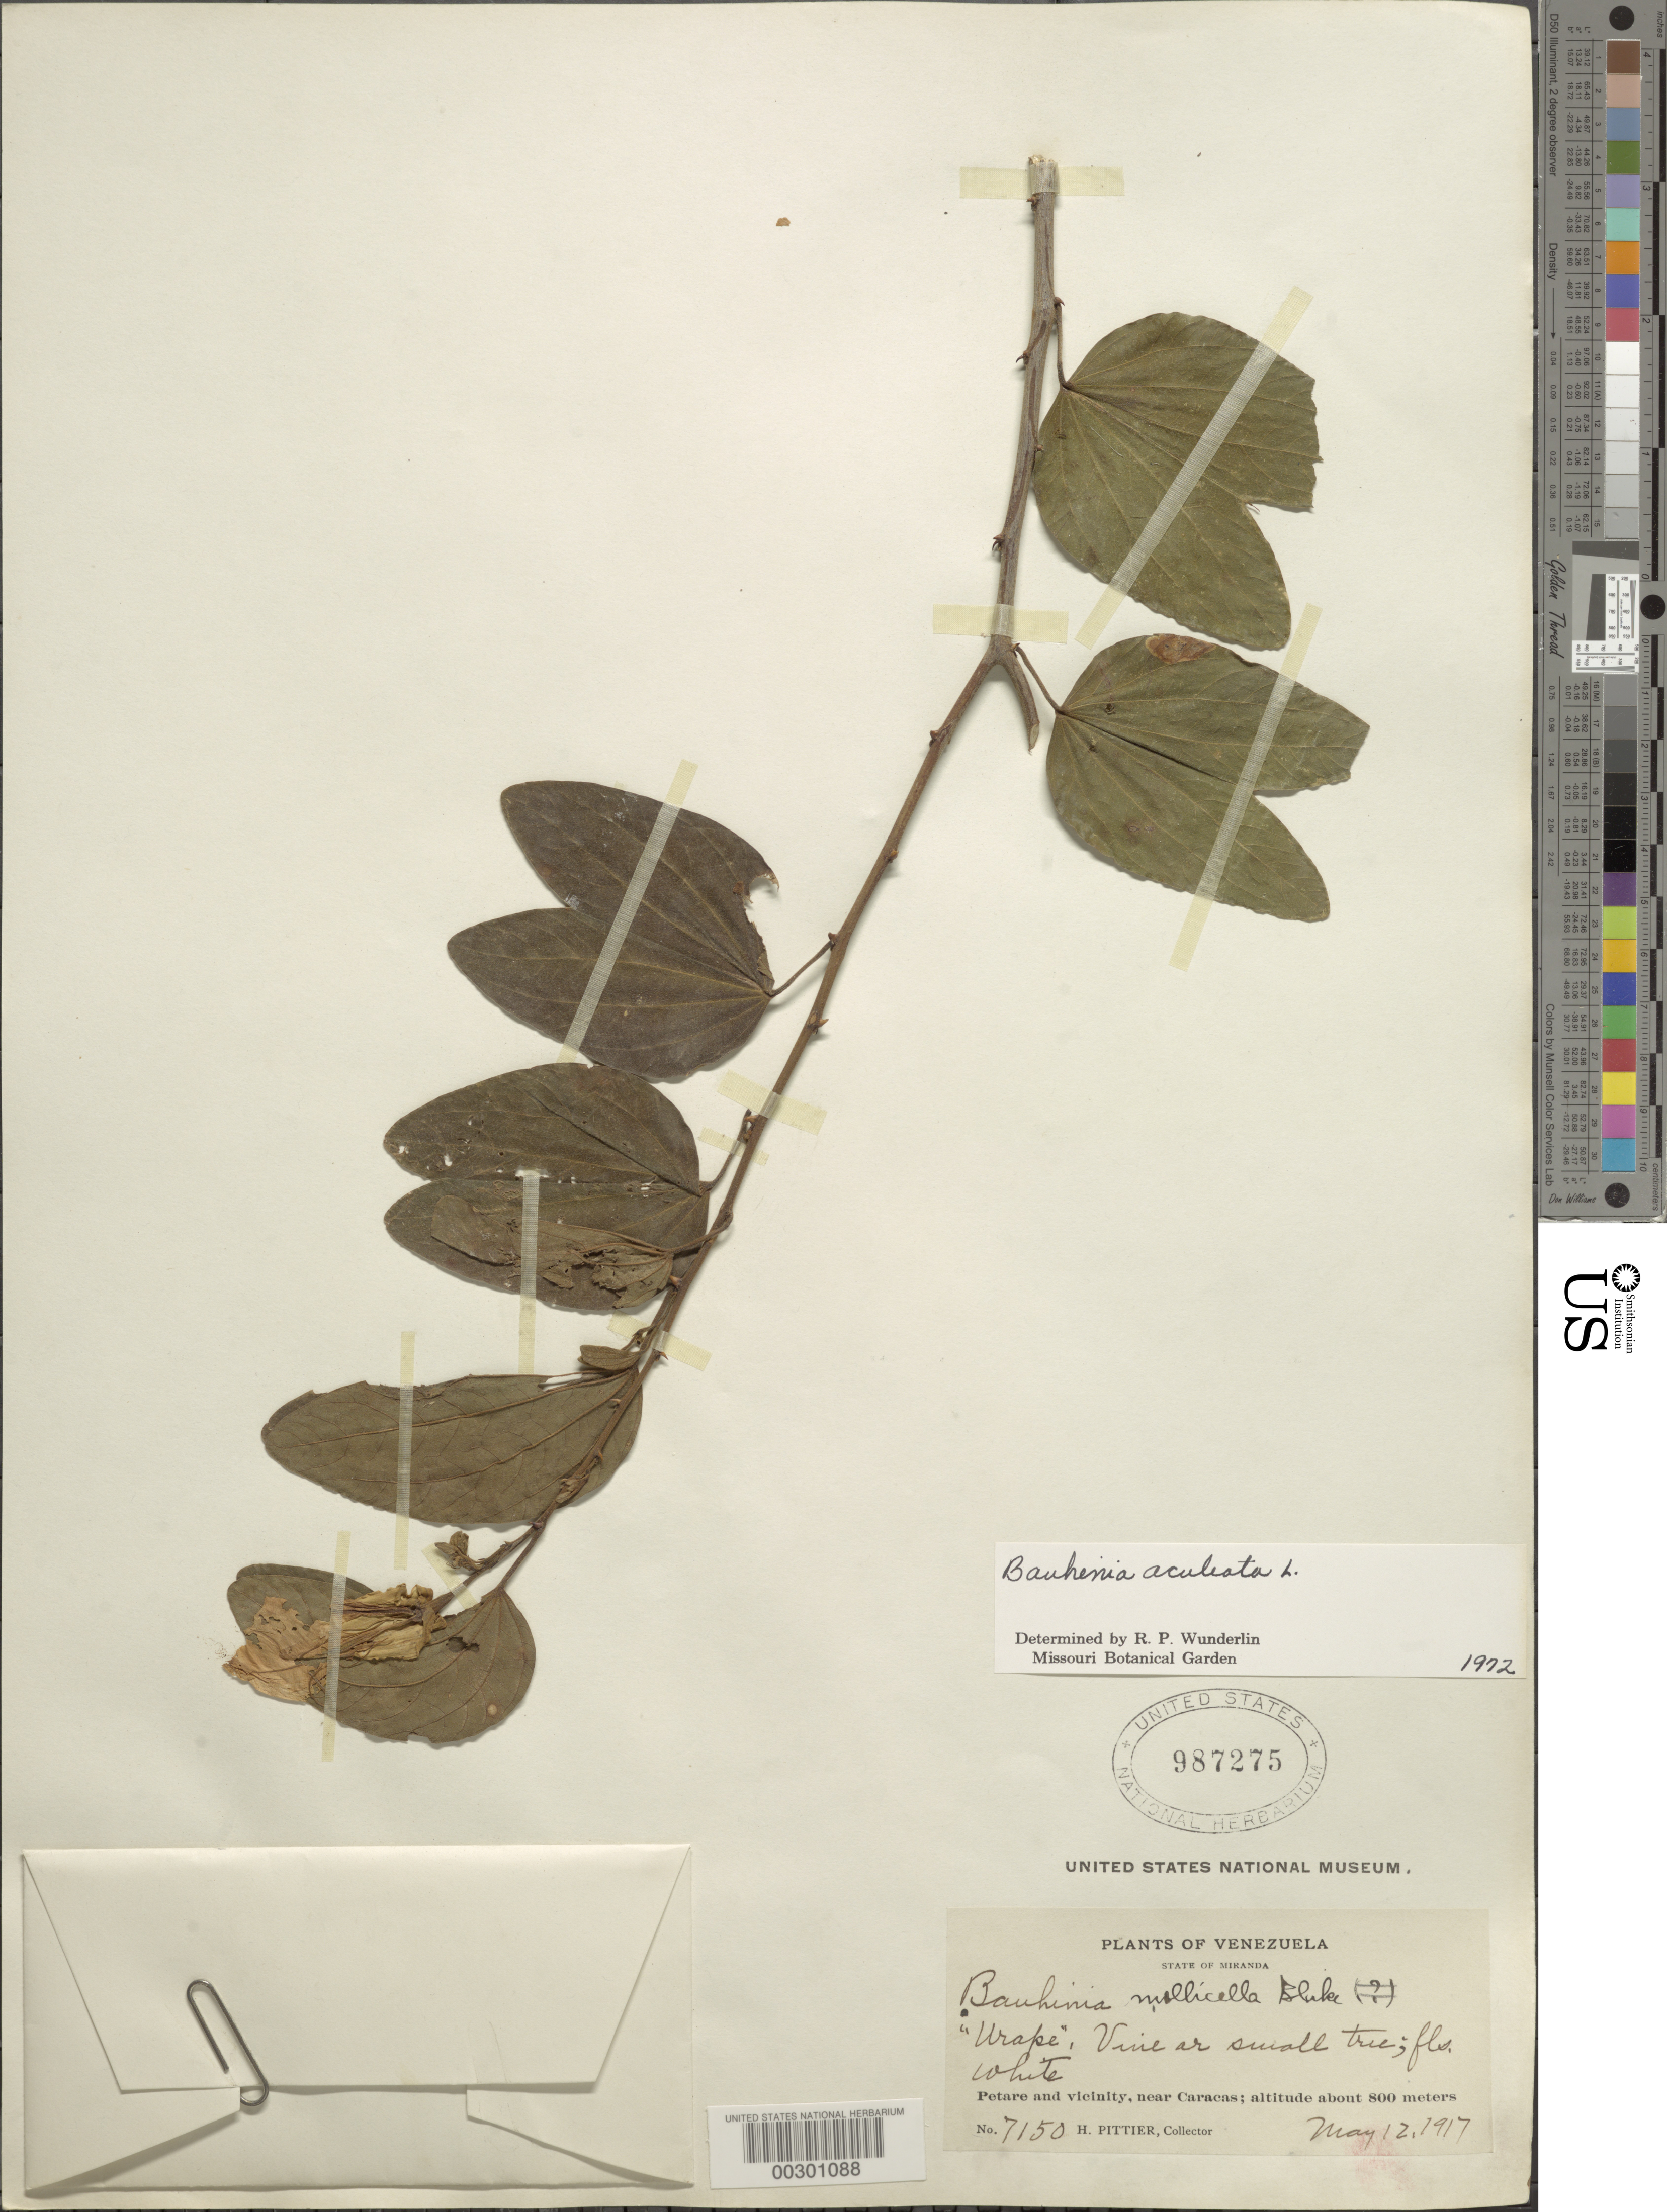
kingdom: Plantae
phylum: Tracheophyta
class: Magnoliopsida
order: Fabales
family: Fabaceae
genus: Bauhinia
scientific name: Bauhinia aculeata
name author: L.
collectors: H. F. Pittier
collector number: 7150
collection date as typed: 12 May 1917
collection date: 1917-05-12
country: Venezuela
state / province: Miranda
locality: Petare and vicinity, near caracas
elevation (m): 800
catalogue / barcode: US 987275